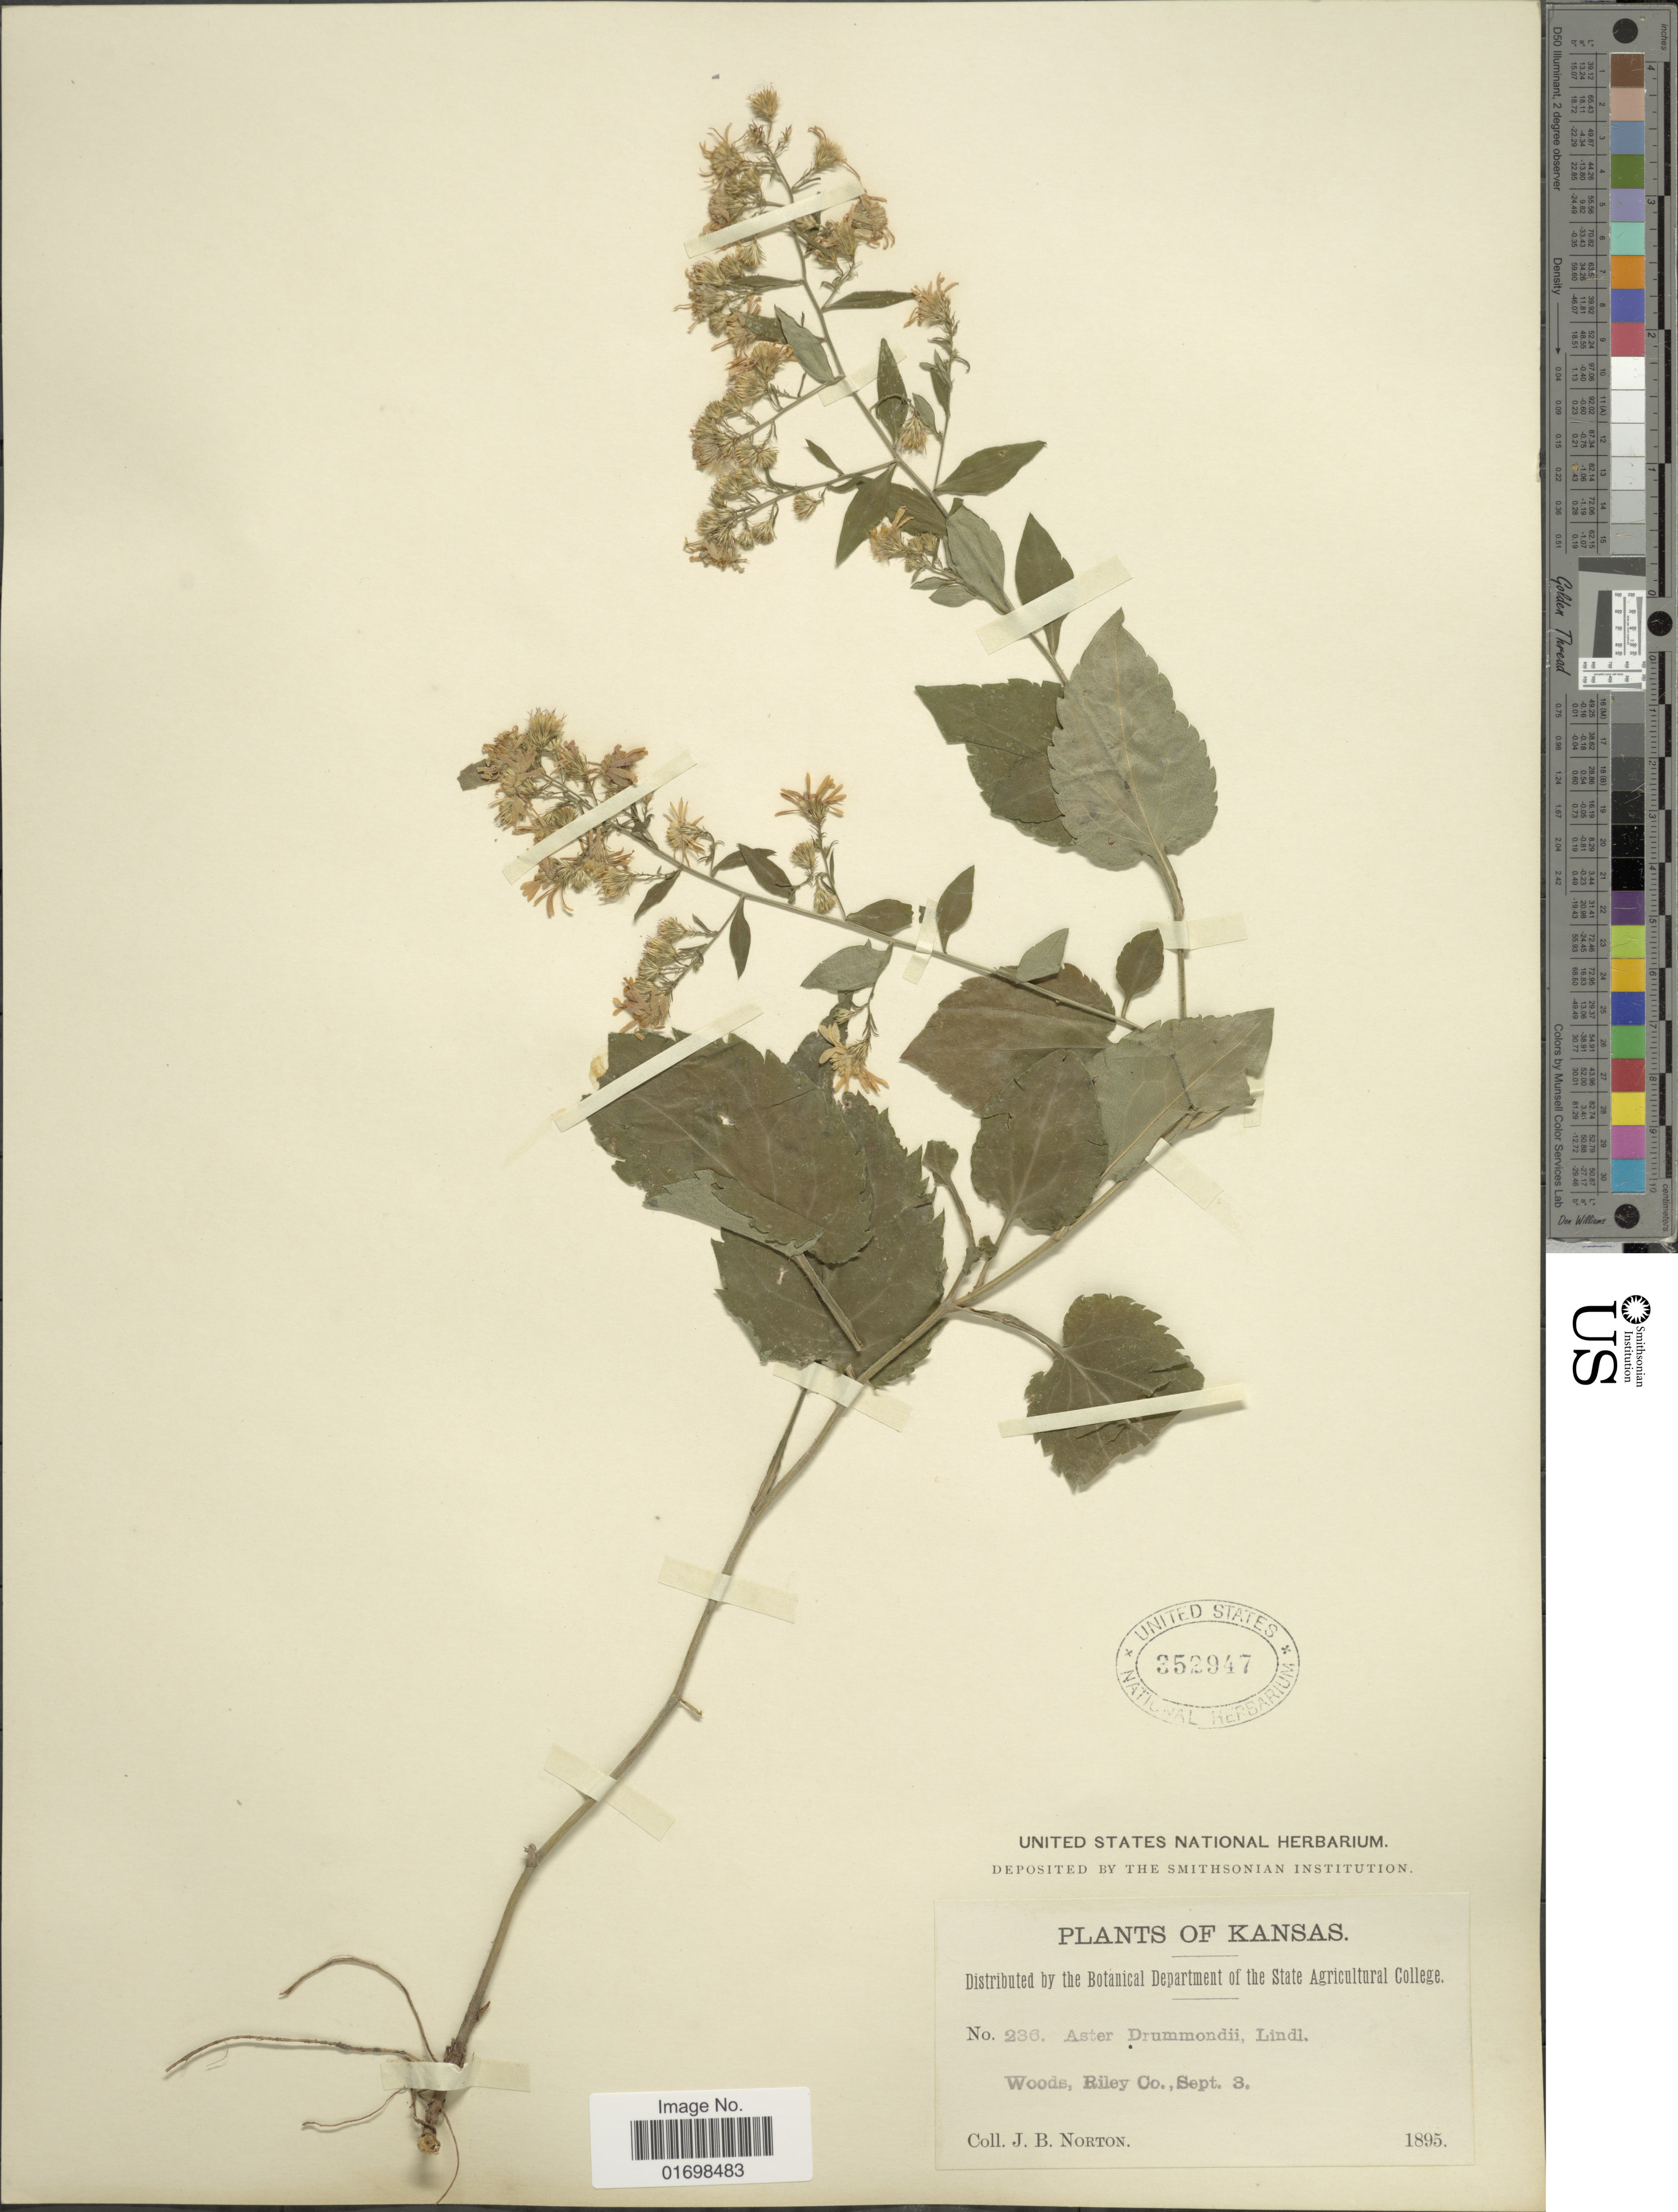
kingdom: Plantae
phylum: Tracheophyta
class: Magnoliopsida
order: Asterales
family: Asteraceae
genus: Symphyotrichum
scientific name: Symphyotrichum drummondii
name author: (Lindl.) G.L. Nesom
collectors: J. B. Norton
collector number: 236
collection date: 1895-09-03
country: United States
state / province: Kansas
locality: Kansas, Woods, Riley Co.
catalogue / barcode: US 352947